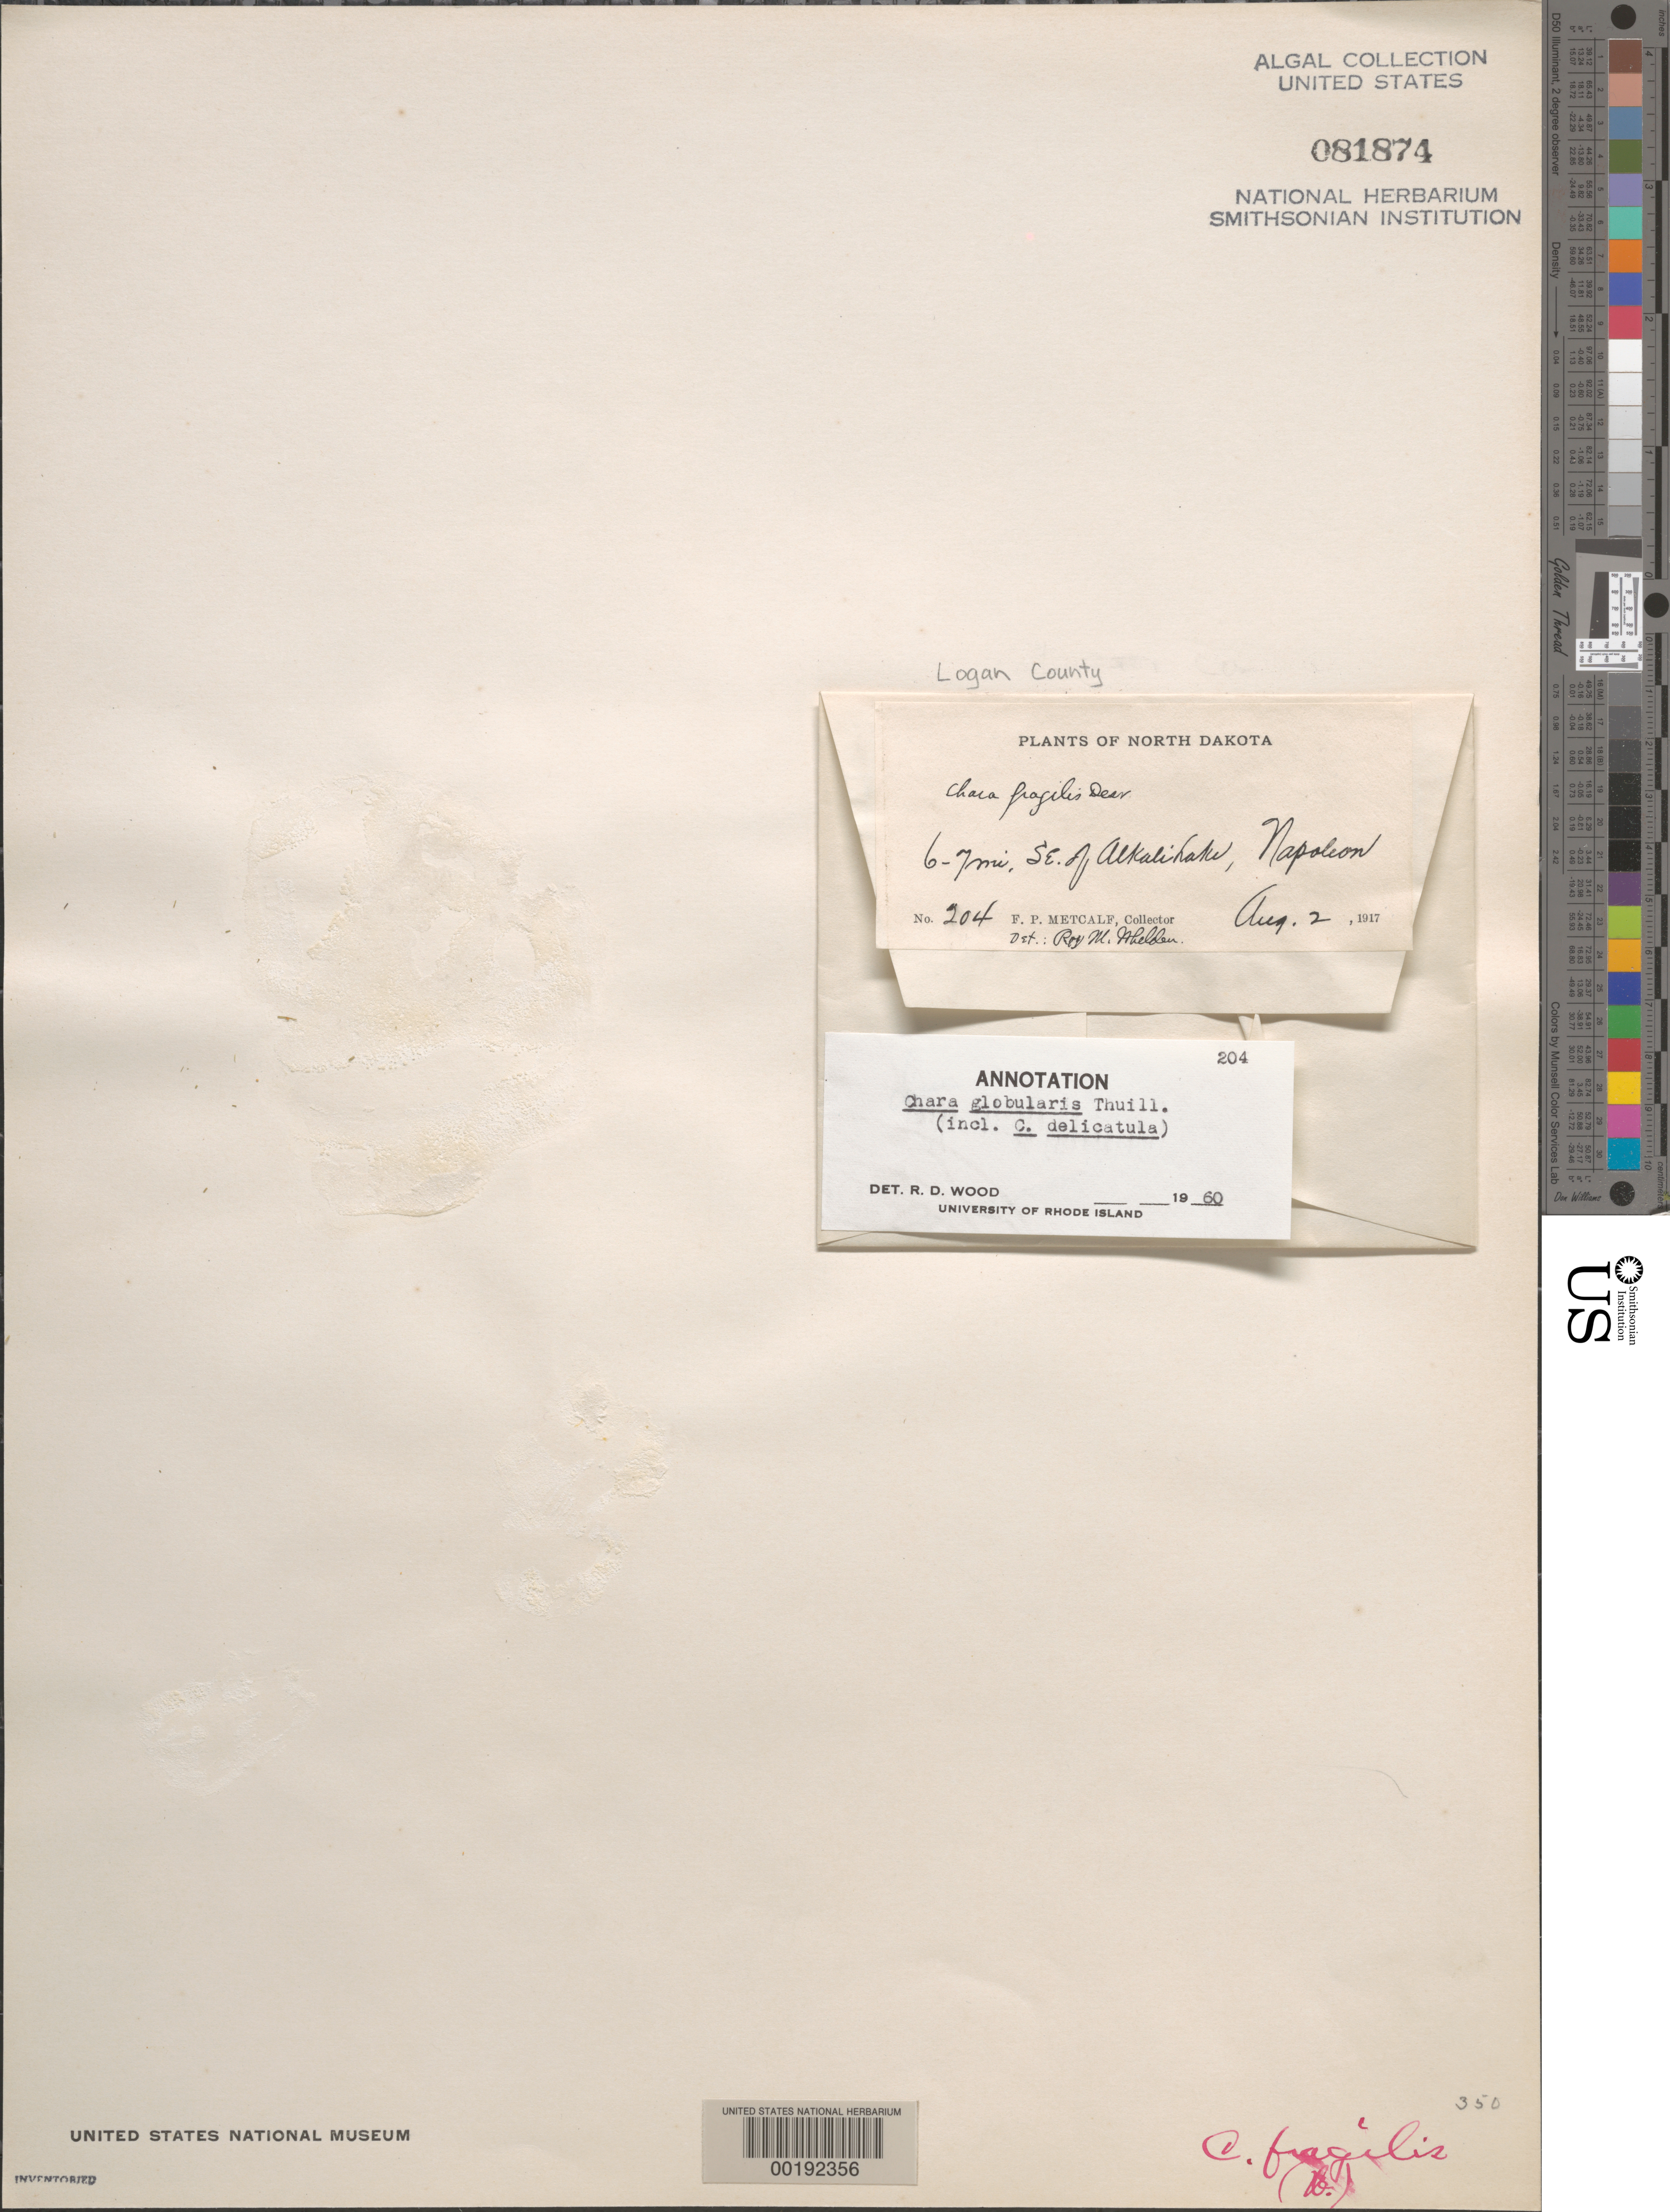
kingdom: Plantae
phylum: Charophyta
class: Charophyceae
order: Charales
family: Characeae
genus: Chara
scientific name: Chara globularis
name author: Thuiller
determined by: Wood, R. D.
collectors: F. P. Metcalf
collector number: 204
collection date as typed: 02 Aug 1917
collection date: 1917-08-02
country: United States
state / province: North Dakota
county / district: Logan County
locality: Napoleon, 6-7 miles southeast of Alkali Lake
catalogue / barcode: US 81874